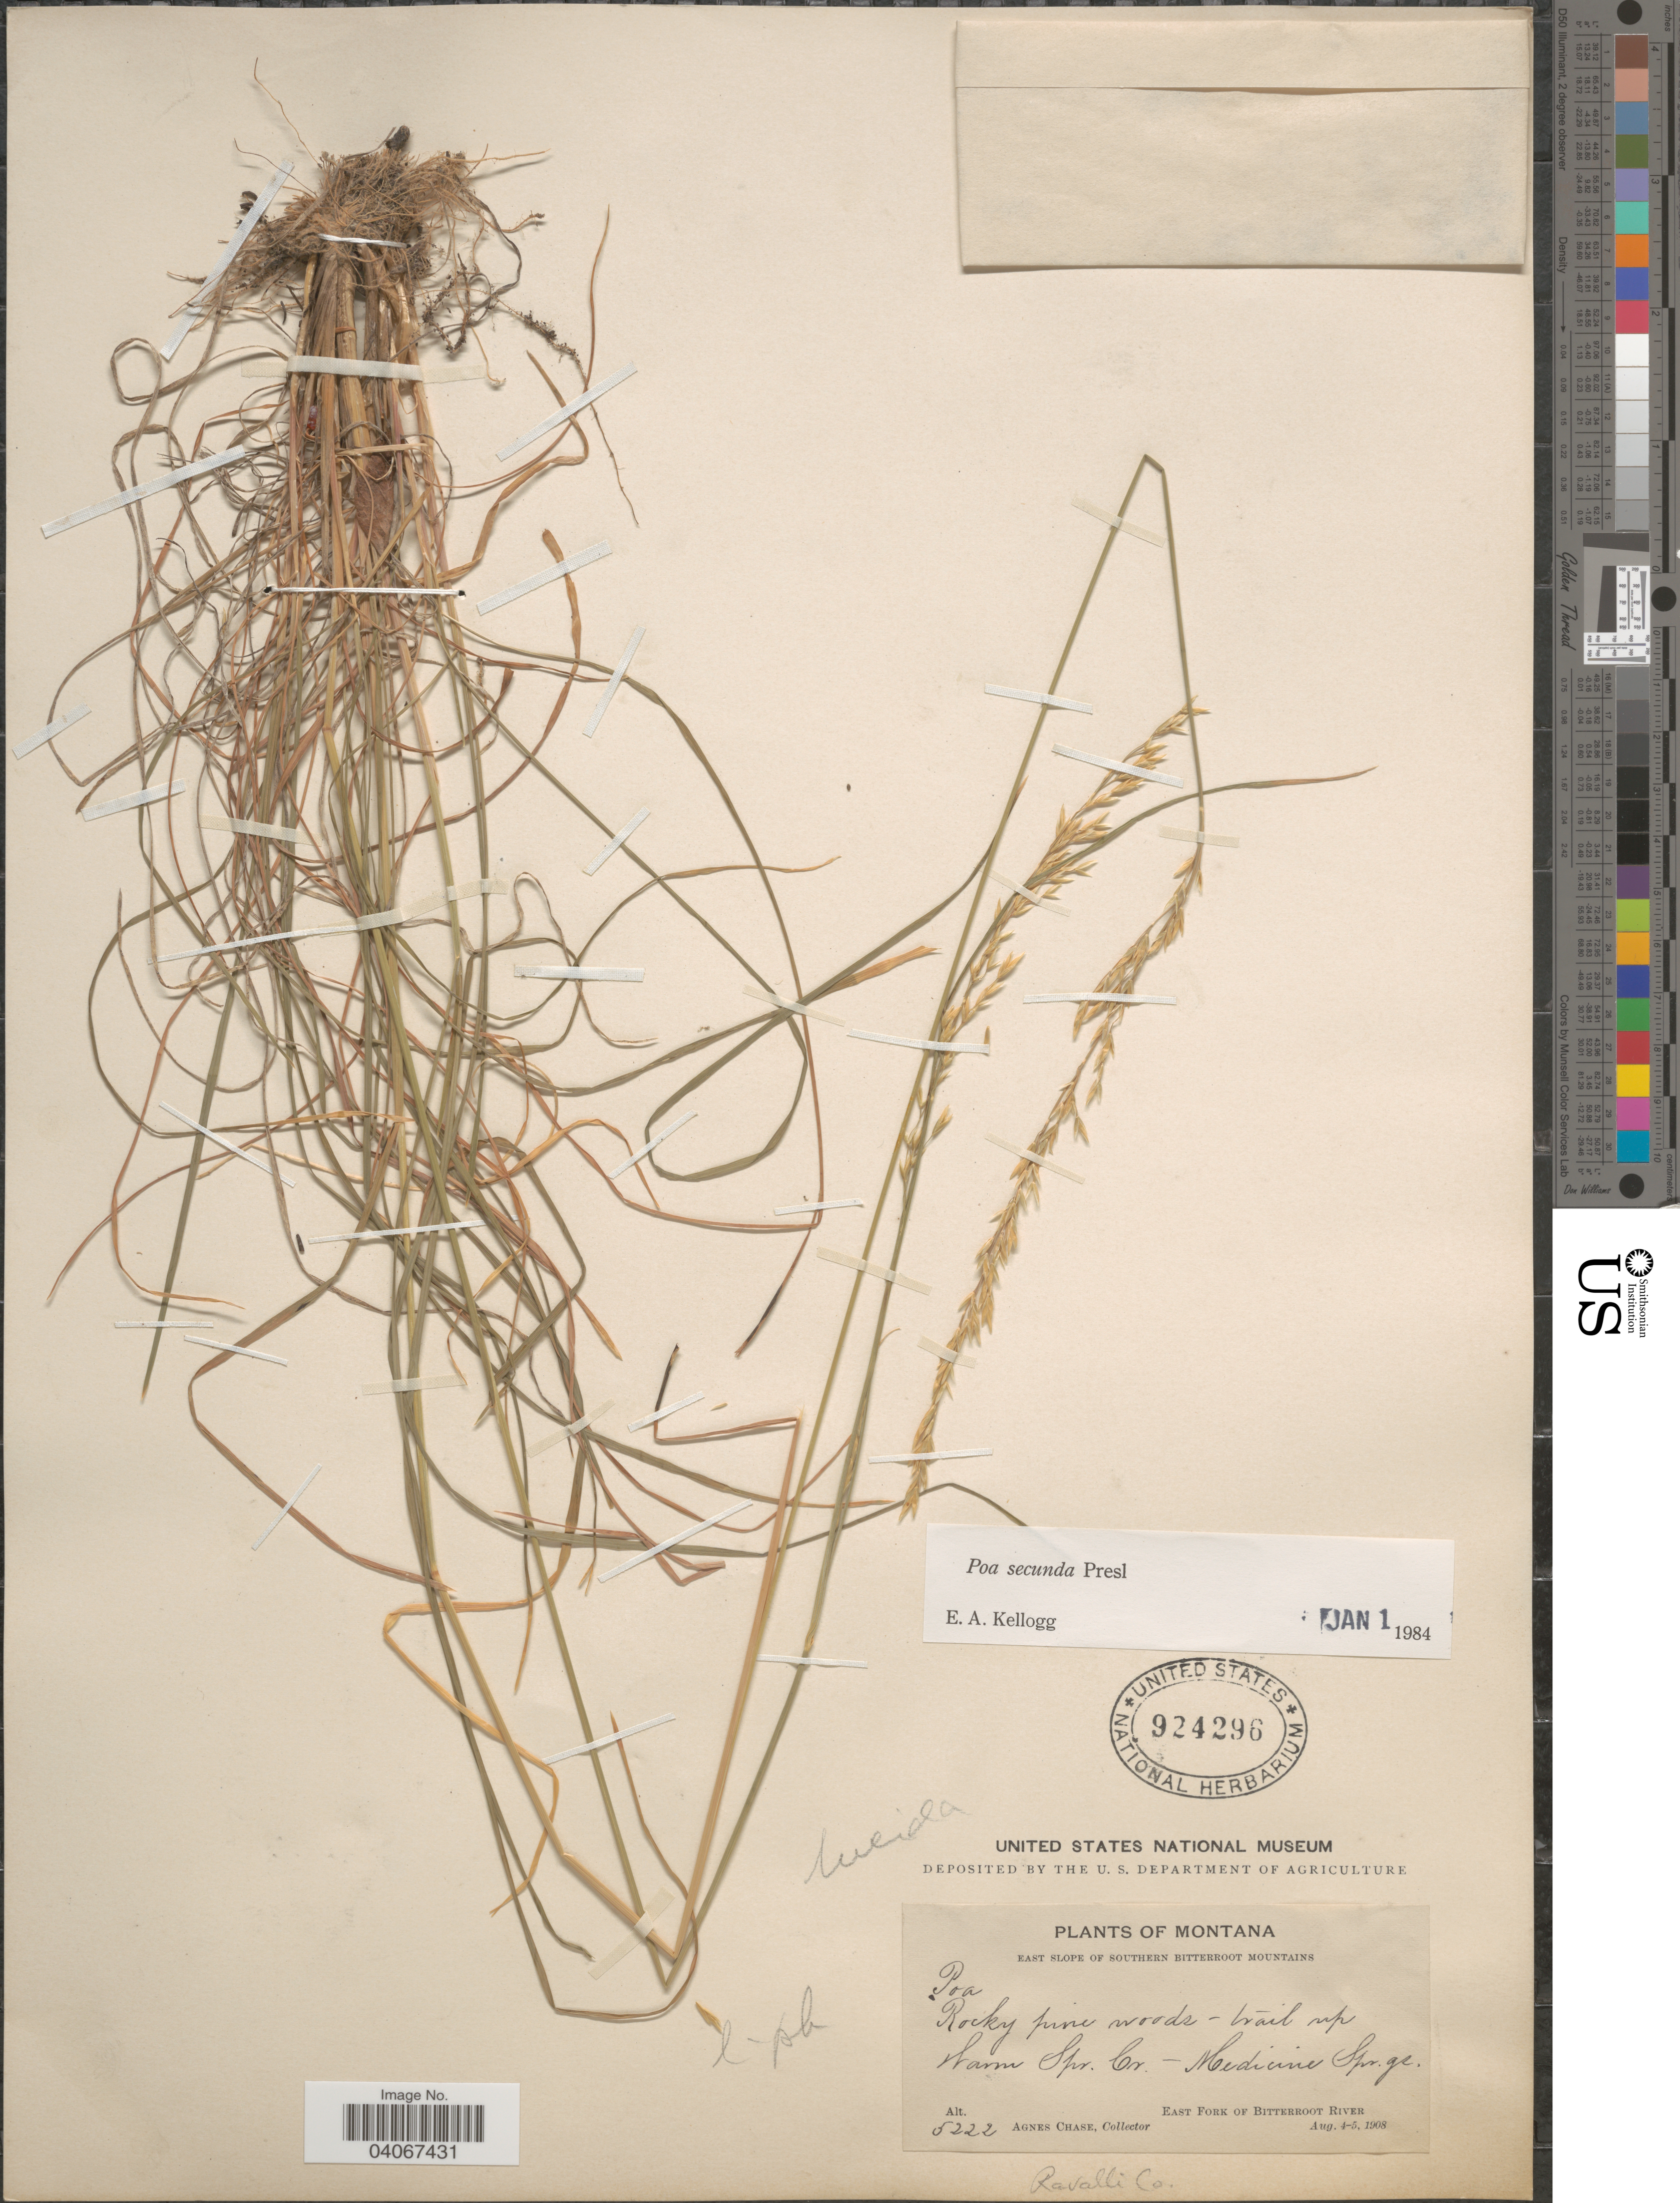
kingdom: Plantae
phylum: Tracheophyta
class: Liliopsida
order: Poales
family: Poaceae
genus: Poa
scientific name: Poa secunda subsp. secunda var. secunda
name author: J. Presl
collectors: A. Chase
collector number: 5222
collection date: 1908-08-04/1908-08-05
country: United States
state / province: Montana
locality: East slope of Southern Bitterroot Mountains. Rocky pine woods - trail up Warm Spr. Cr. - Medicine Spr.gs. East Fork of Bitterroot River. Ravalli Co.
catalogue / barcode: US 924296